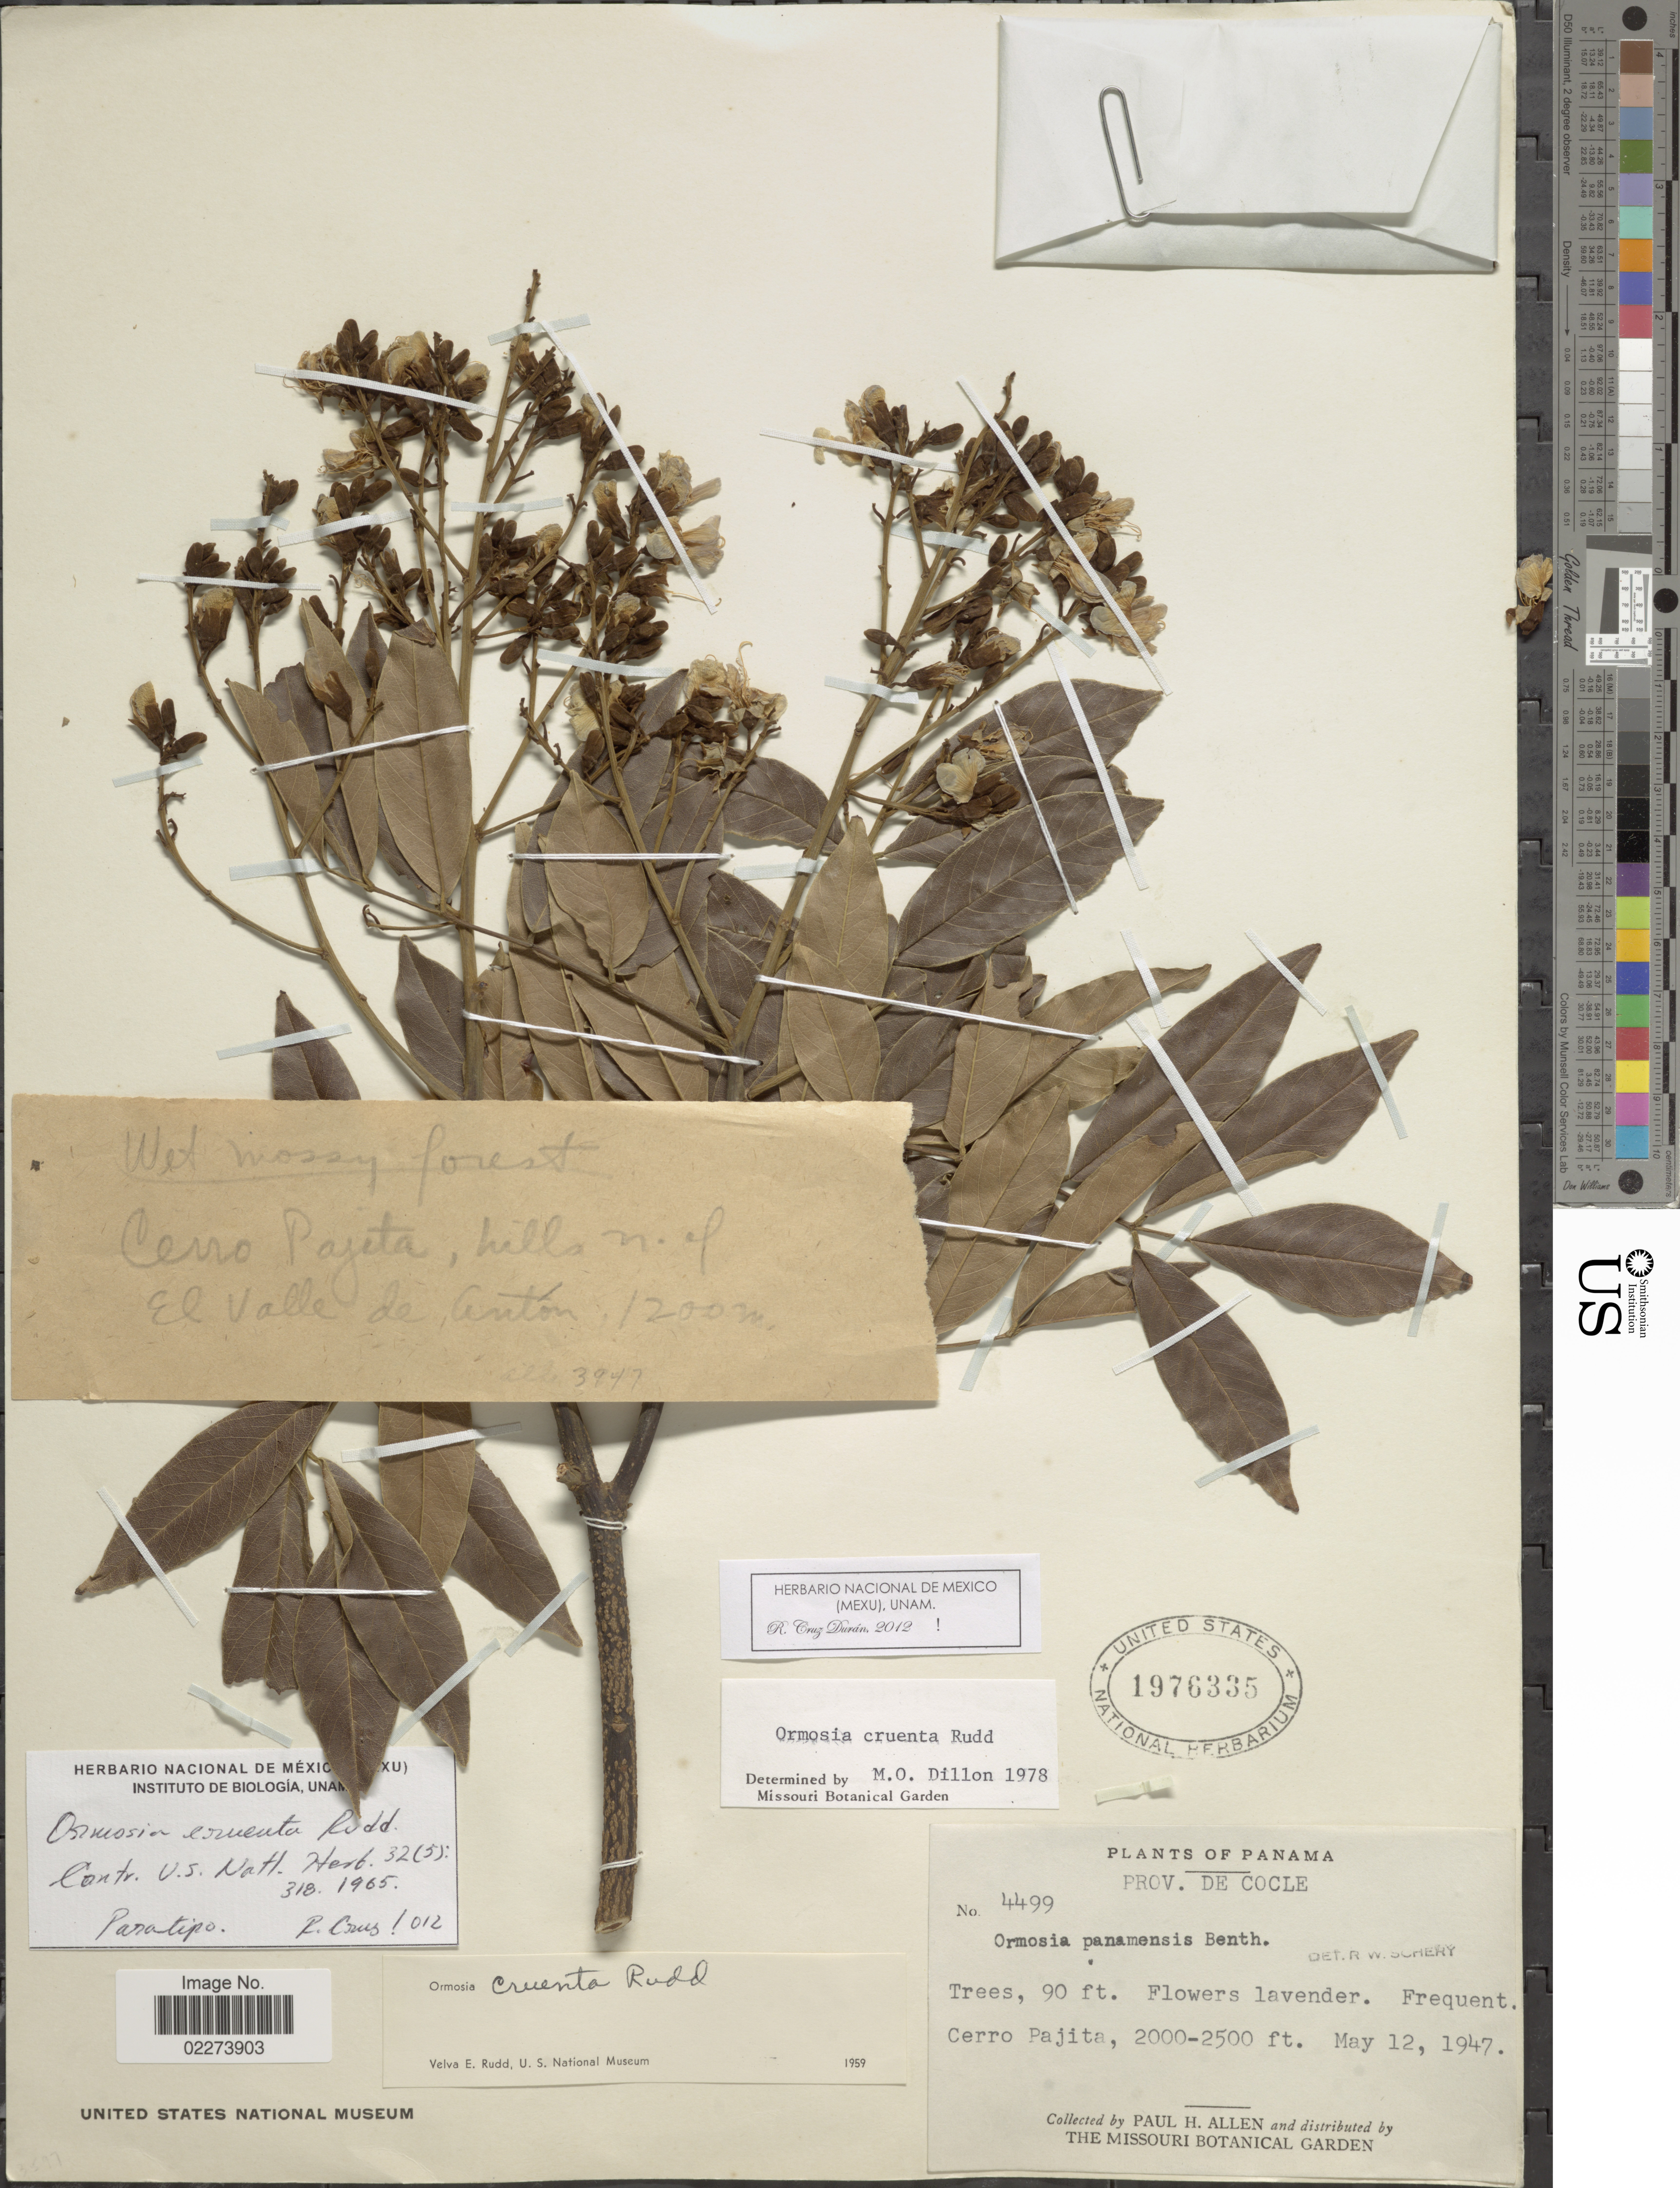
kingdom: Plantae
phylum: Tracheophyta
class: Magnoliopsida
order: Fabales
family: Fabaceae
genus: Ormosia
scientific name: Ormosia cruenta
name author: Rudd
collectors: P. H. Allen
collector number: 4499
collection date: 1947-05-12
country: Panama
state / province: Coclé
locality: Prov. De Cocle, Cerro Pajita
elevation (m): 610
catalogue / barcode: US 1976335